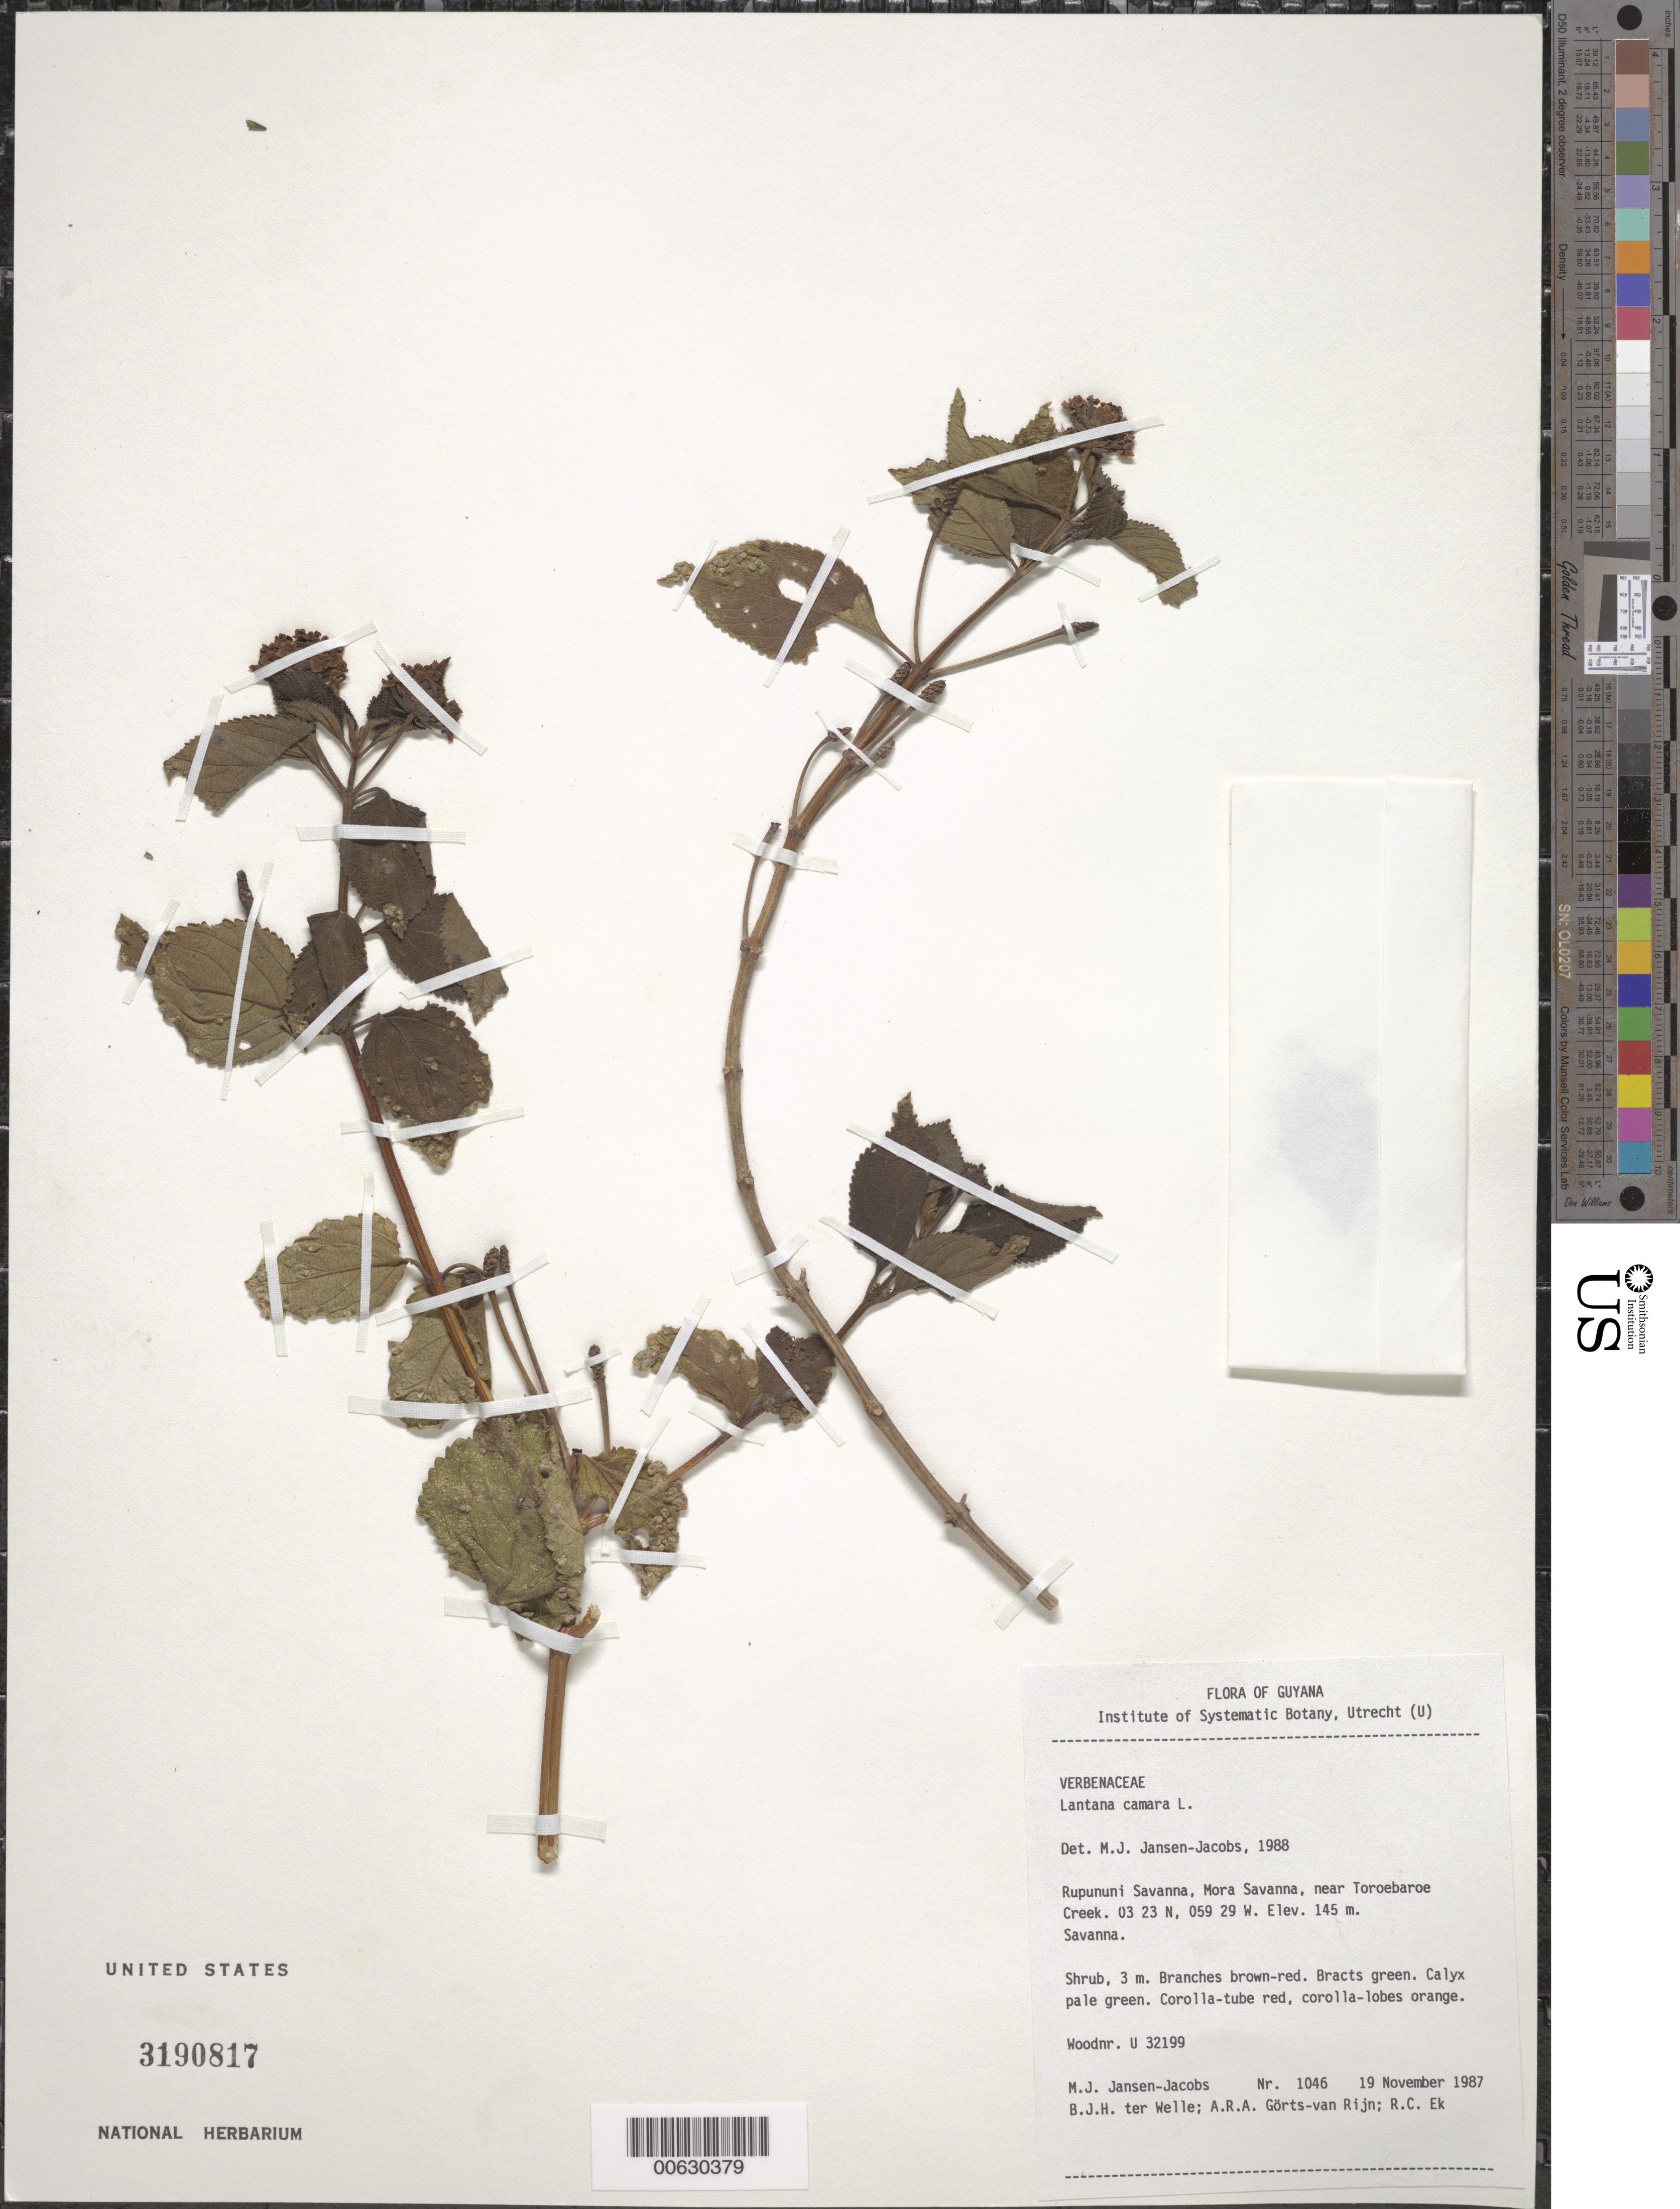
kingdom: Plantae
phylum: Tracheophyta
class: Magnoliopsida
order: Lamiales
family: Verbenaceae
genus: Lantana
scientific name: Lantana camara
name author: L.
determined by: Jansen-Jacobs, M. J., (U), Nationaal Herbarium Nederland, Utrecht University branch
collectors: M. J. Jansen-Jacobs, B. Welle, A. .R. A. Görts-van Rijn & R. C. Ek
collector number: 1046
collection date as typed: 19-Nov-87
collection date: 1987-11-19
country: Guyana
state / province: U. Takutu-U. Essequibo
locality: Rupununi Savanna, Mora Savanna, near Toroebaroe Creek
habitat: Savanna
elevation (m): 145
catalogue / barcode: US 3190817